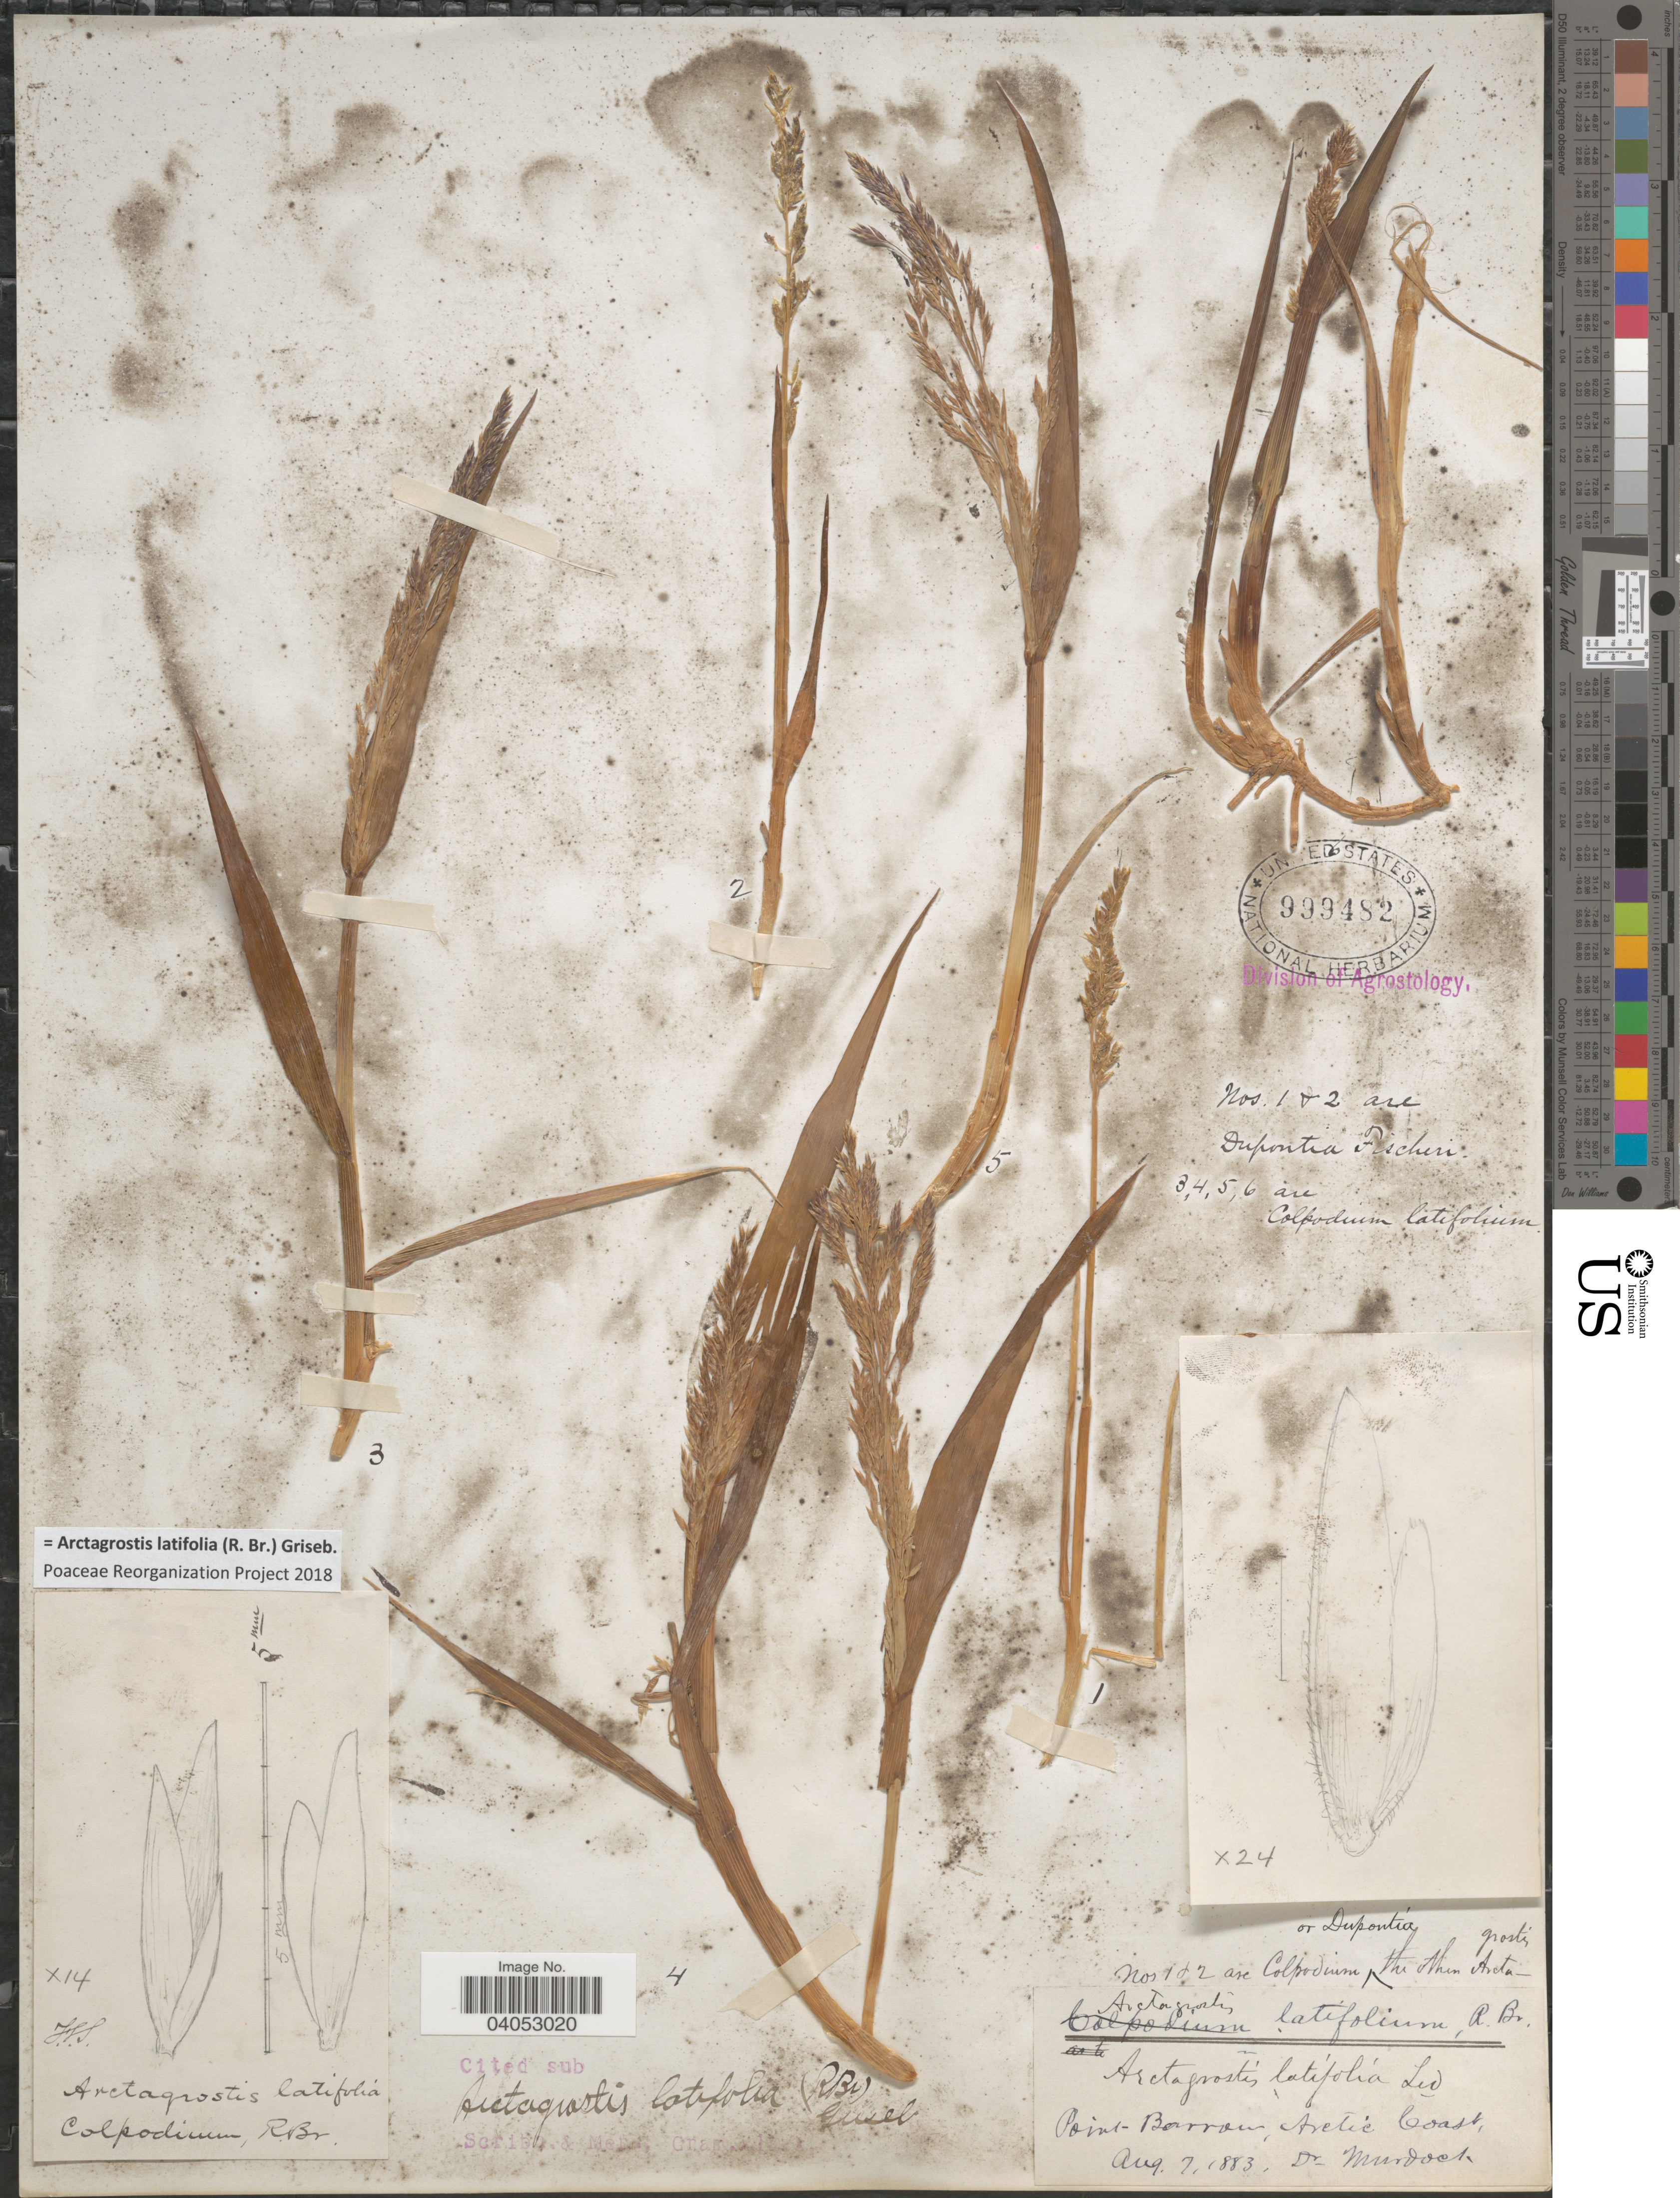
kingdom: Plantae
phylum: Tracheophyta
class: Liliopsida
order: Poales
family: Poaceae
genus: Arctagrostis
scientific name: Arctagrostis latifolia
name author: (R. Br.) Griseb.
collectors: -. Murdock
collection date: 1883-08-07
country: United States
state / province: Alaska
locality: Point Barrow, Arctic Coast.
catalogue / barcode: US 999482